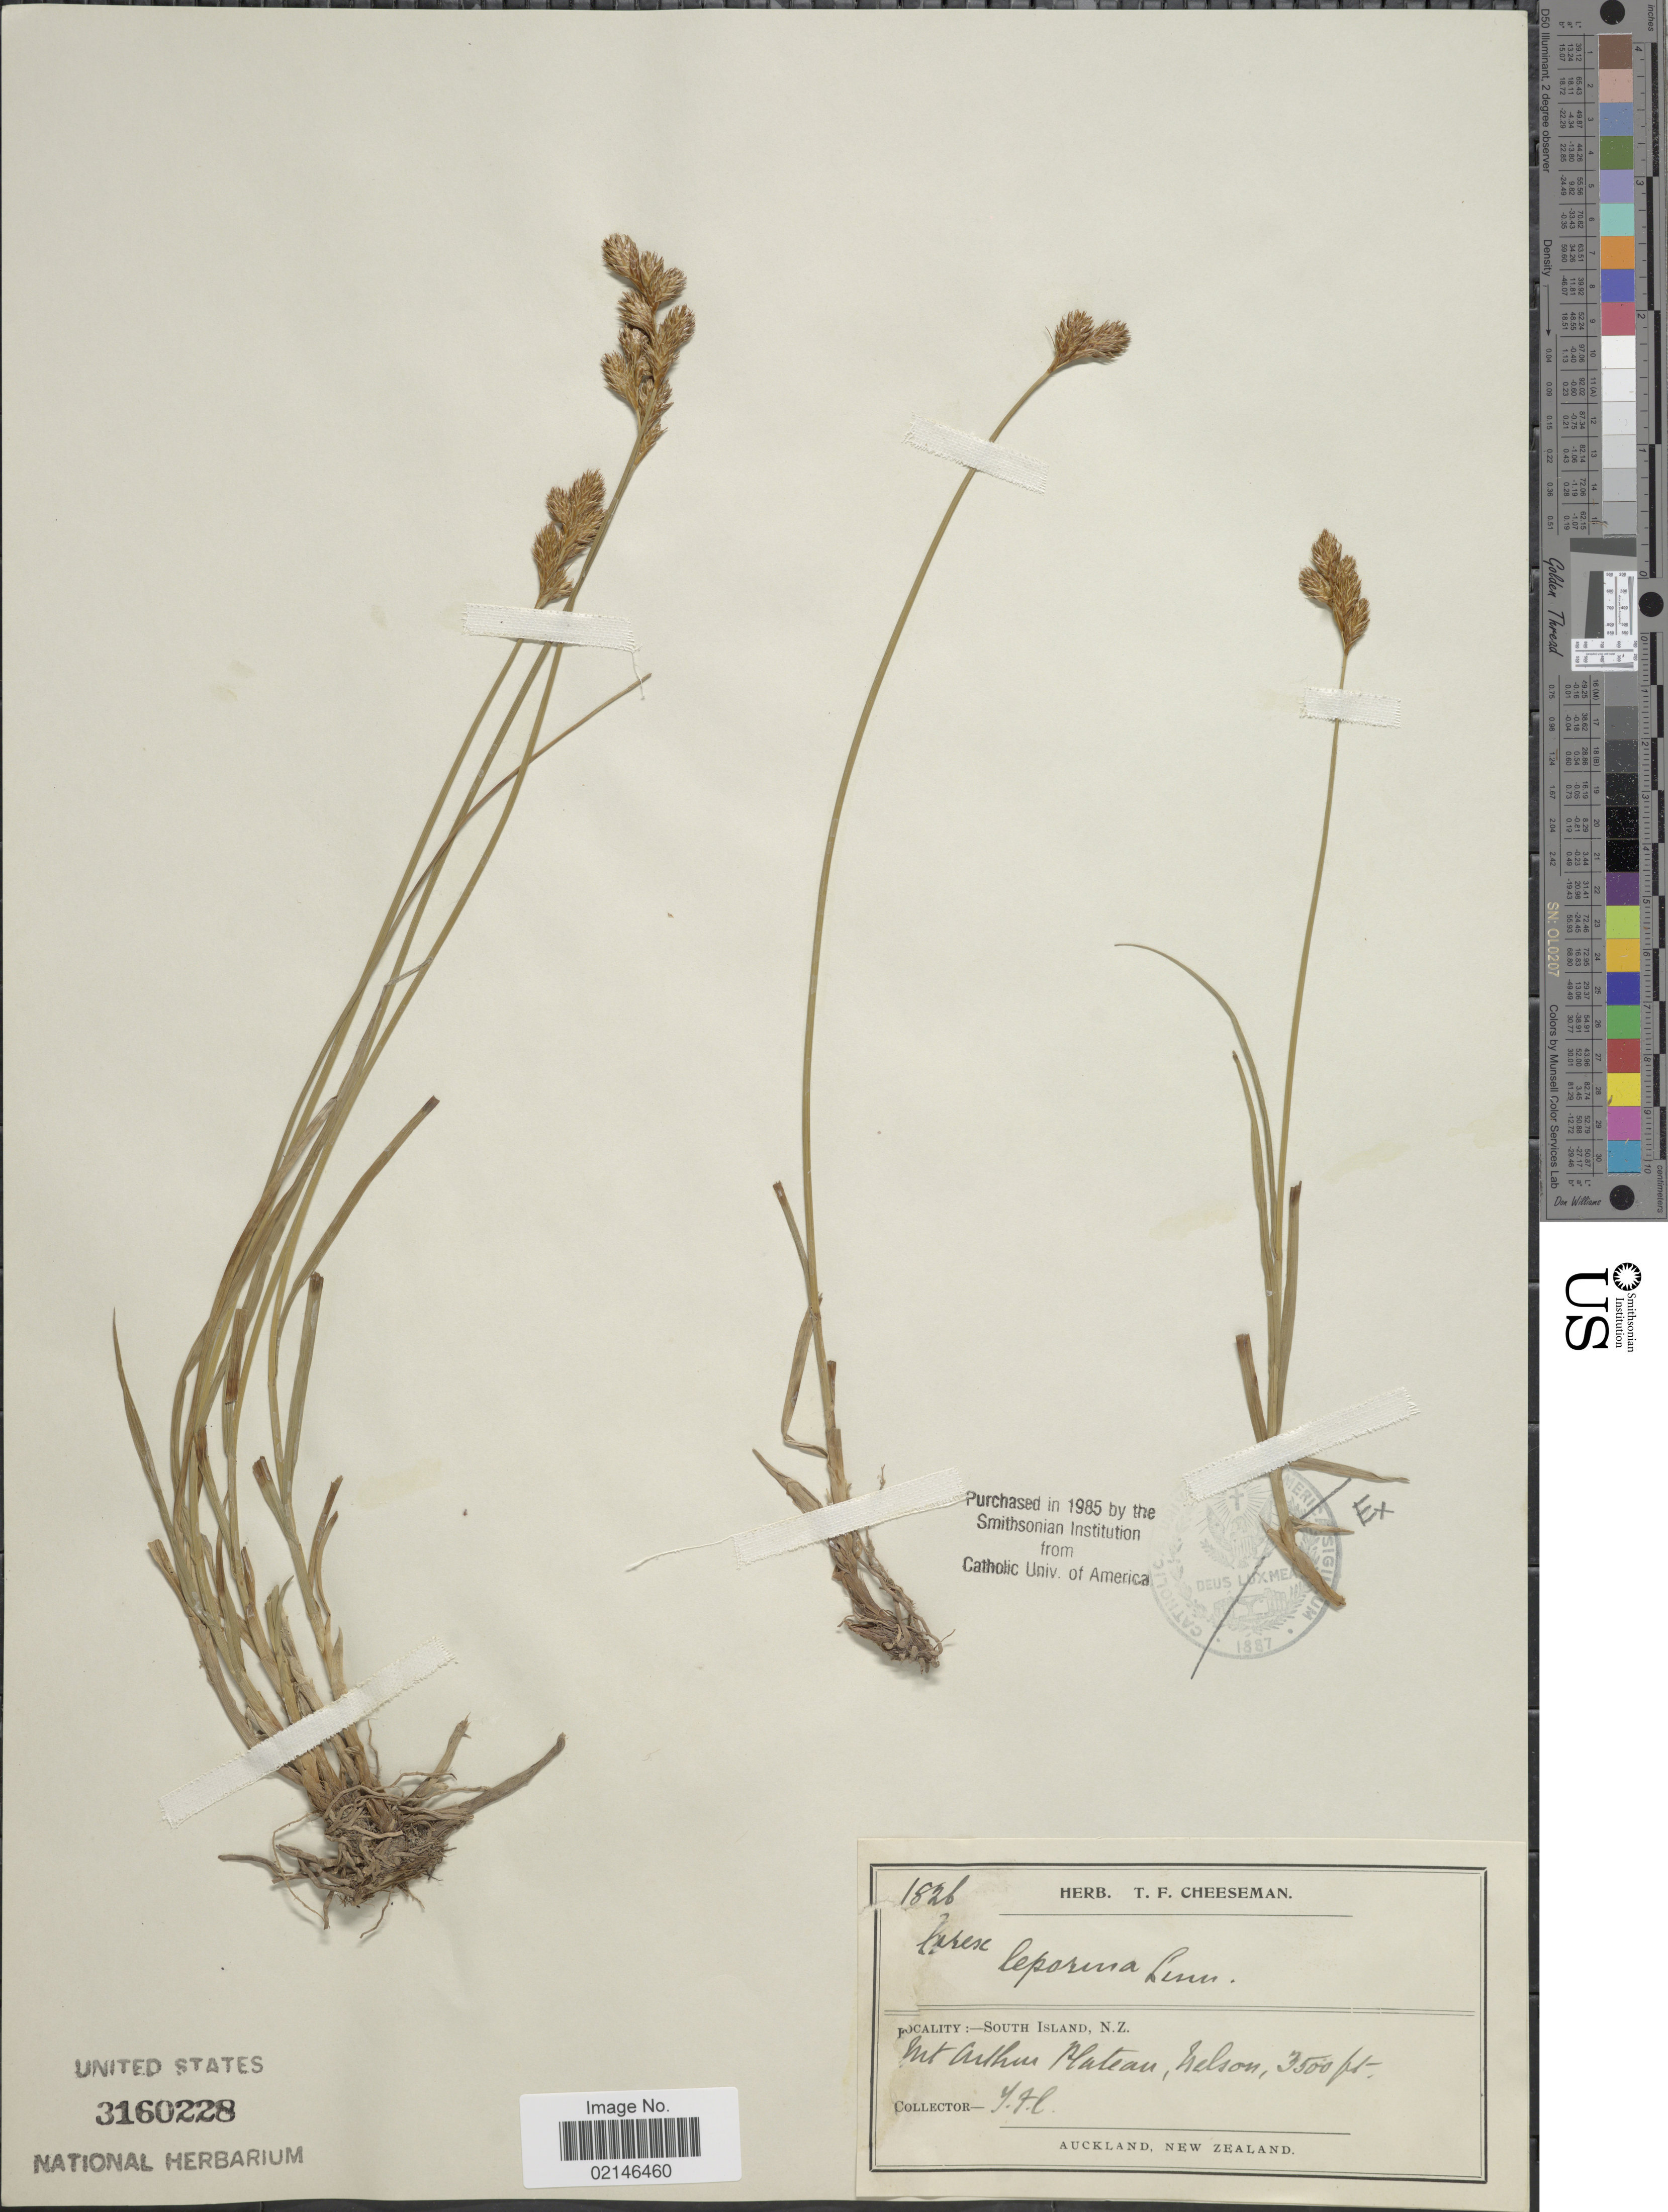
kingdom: Plantae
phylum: Tracheophyta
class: Liliopsida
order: Poales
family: Cyperaceae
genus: Carex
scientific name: Carex leporina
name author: L.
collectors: T. F. Cheeseman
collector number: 1826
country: New Zealand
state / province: Nelson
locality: South Island, Mt. Arthur Plateau, Nelson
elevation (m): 1067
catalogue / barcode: US 3160228